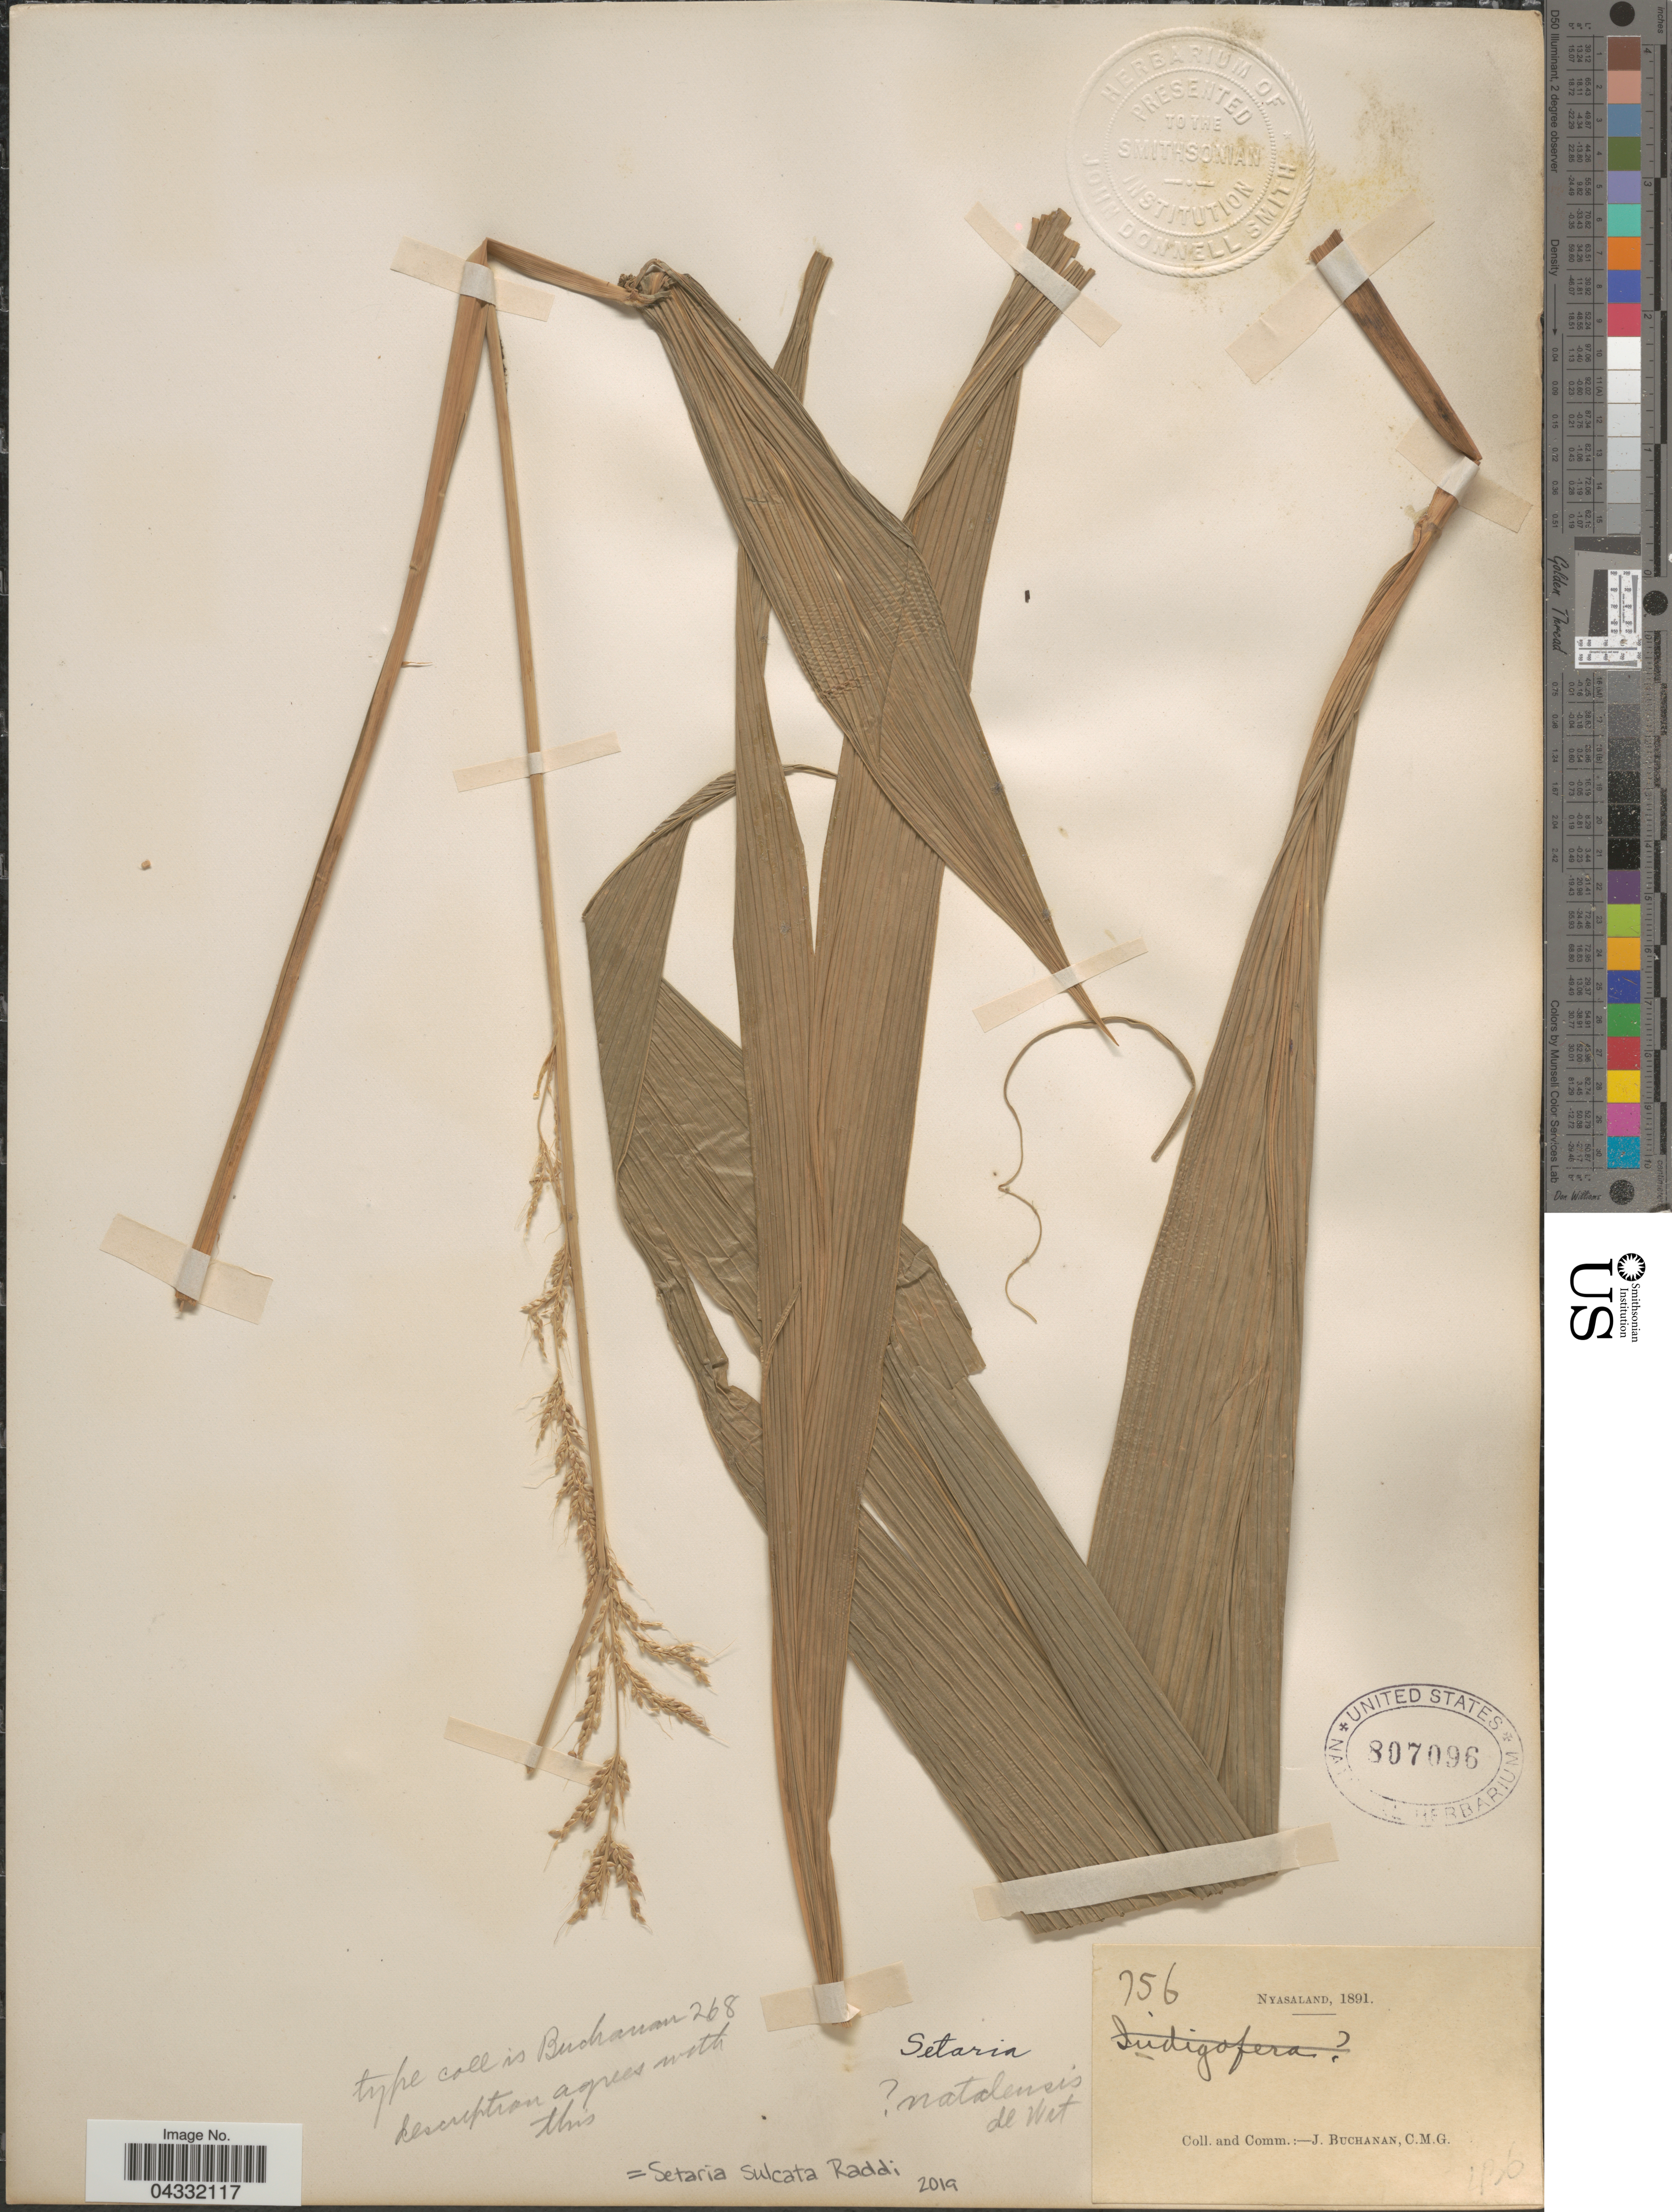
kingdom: Plantae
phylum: Tracheophyta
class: Liliopsida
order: Poales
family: Poaceae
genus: Setaria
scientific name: Setaria sulcata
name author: Raddi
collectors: J. Buchanan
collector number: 756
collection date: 1891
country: Malawi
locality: Nyasaland.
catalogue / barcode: US 807096